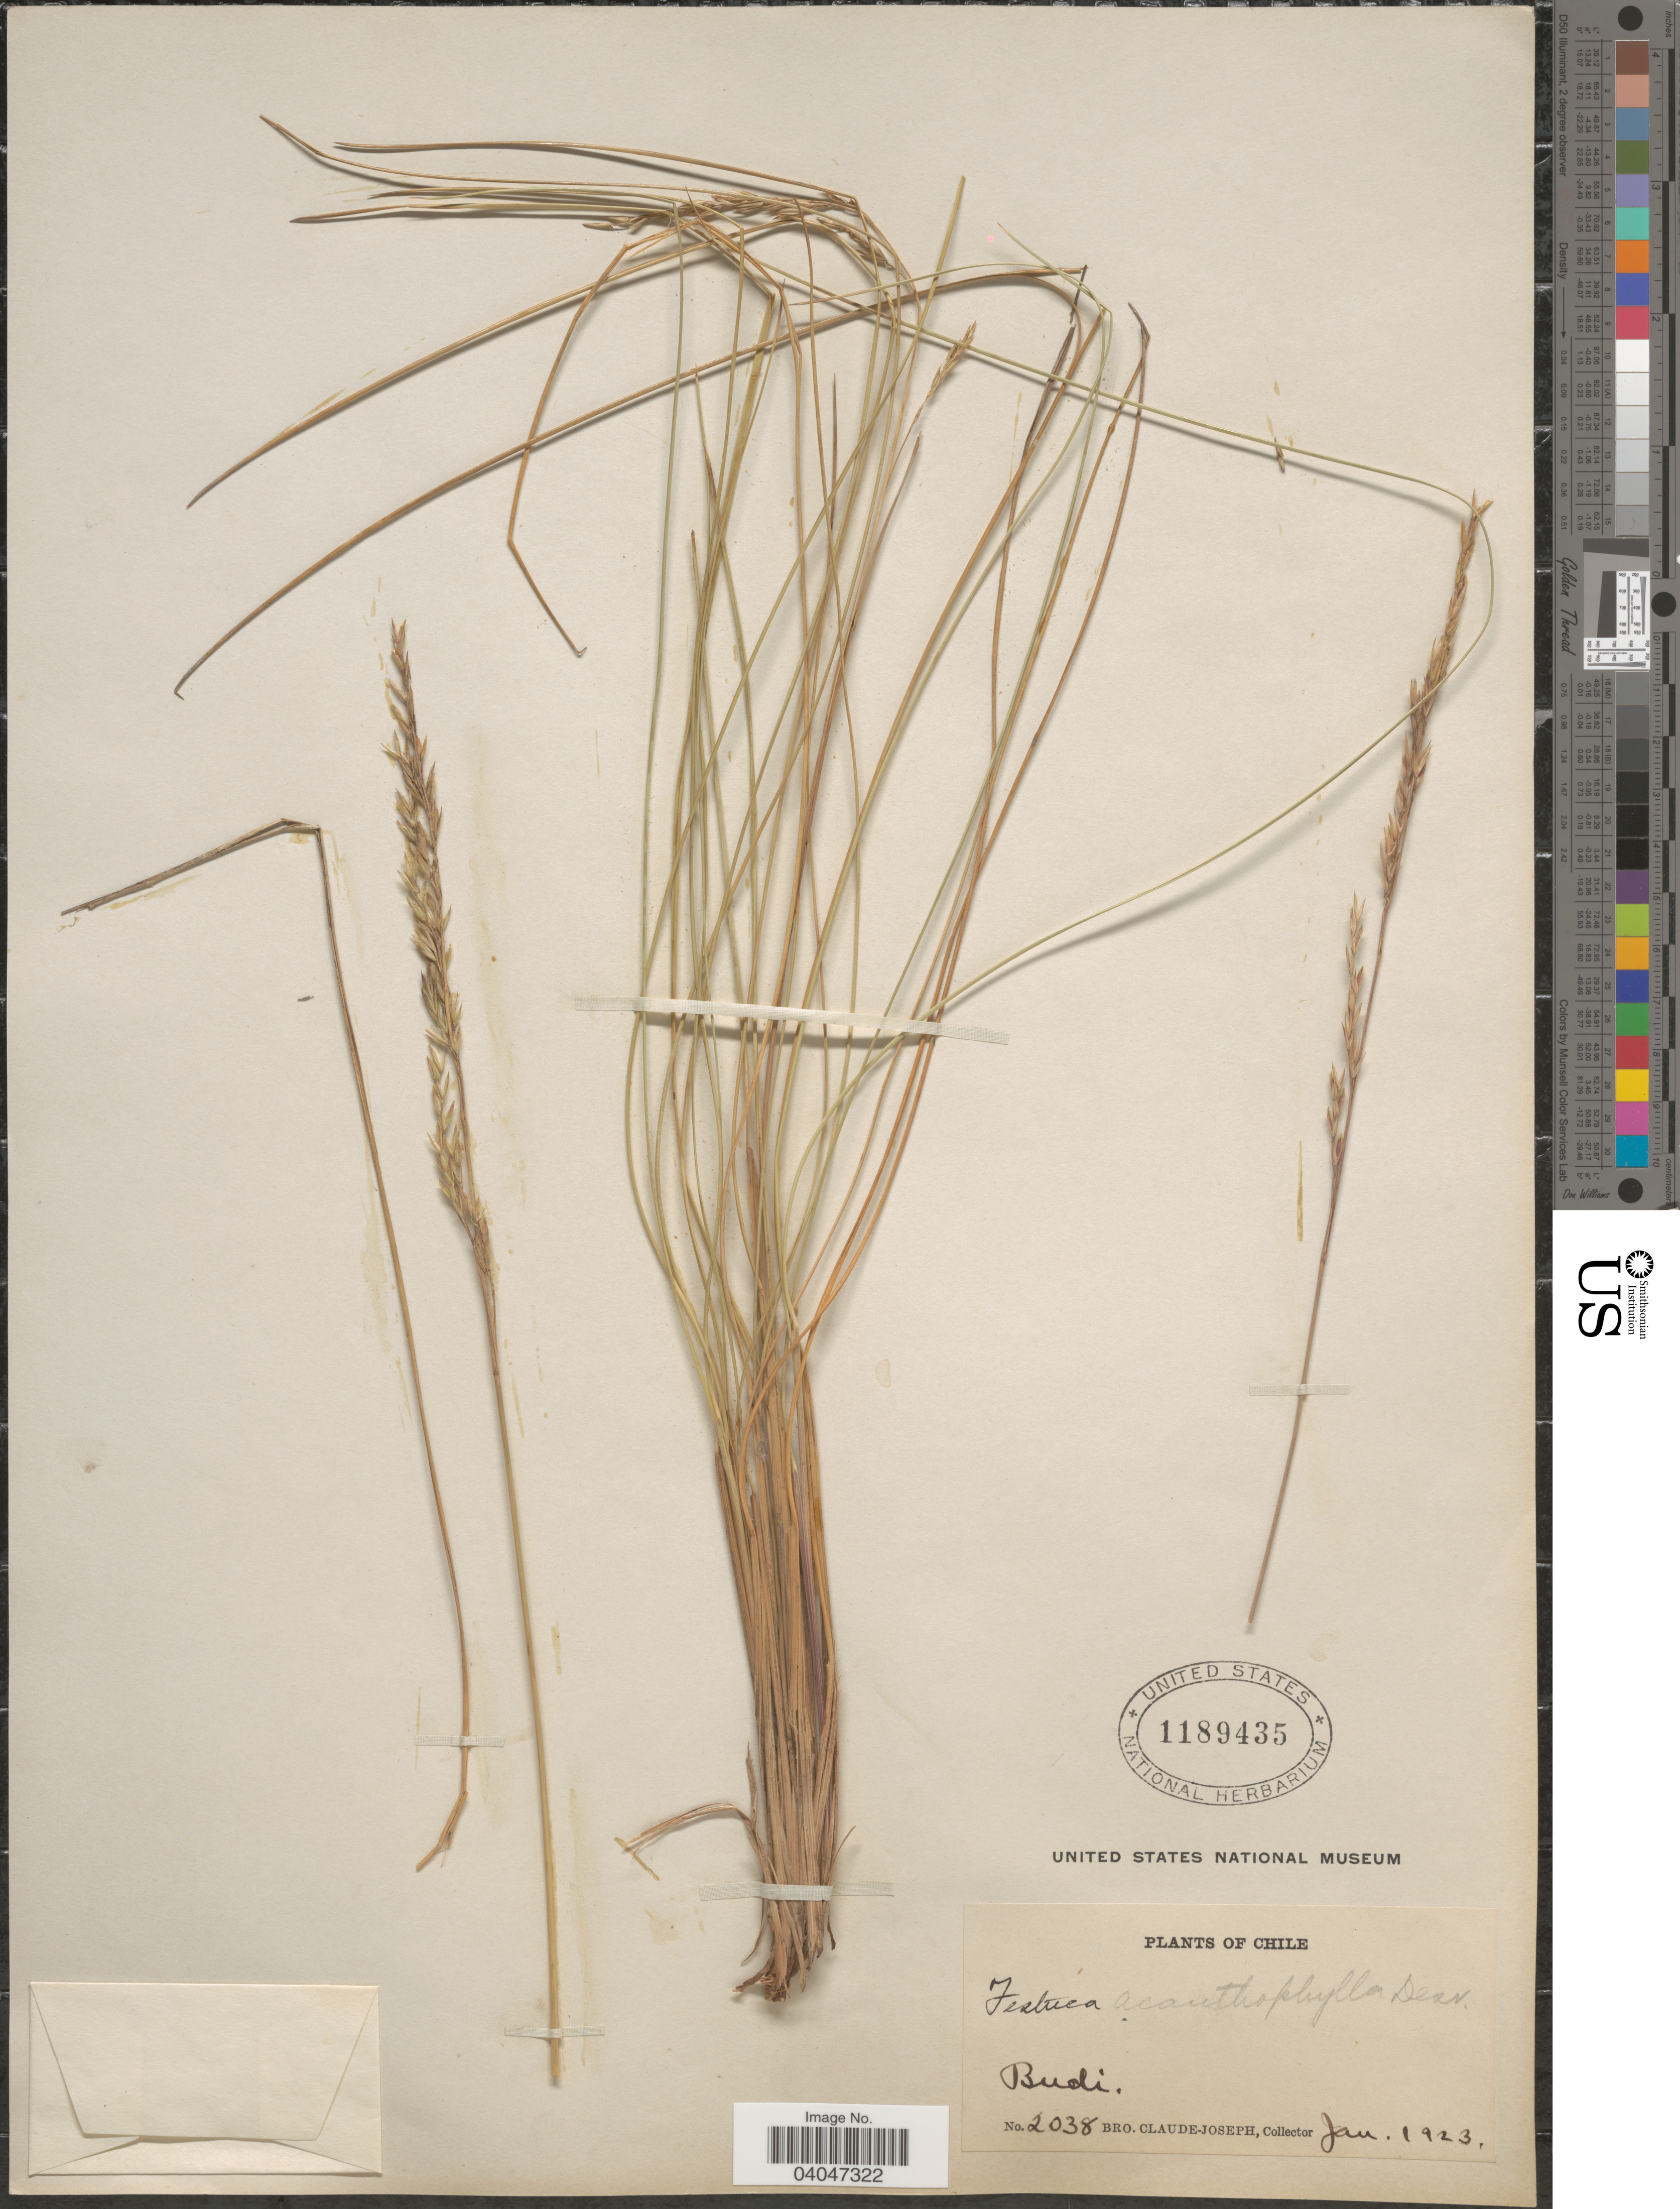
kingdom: Plantae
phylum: Tracheophyta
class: Liliopsida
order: Poales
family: Poaceae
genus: Festuca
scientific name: Festuca acanthophylla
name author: É. Desv.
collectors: Bro. Claude-Joseph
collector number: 2038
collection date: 1923-01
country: Chile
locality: Budi.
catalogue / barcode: US 1189435